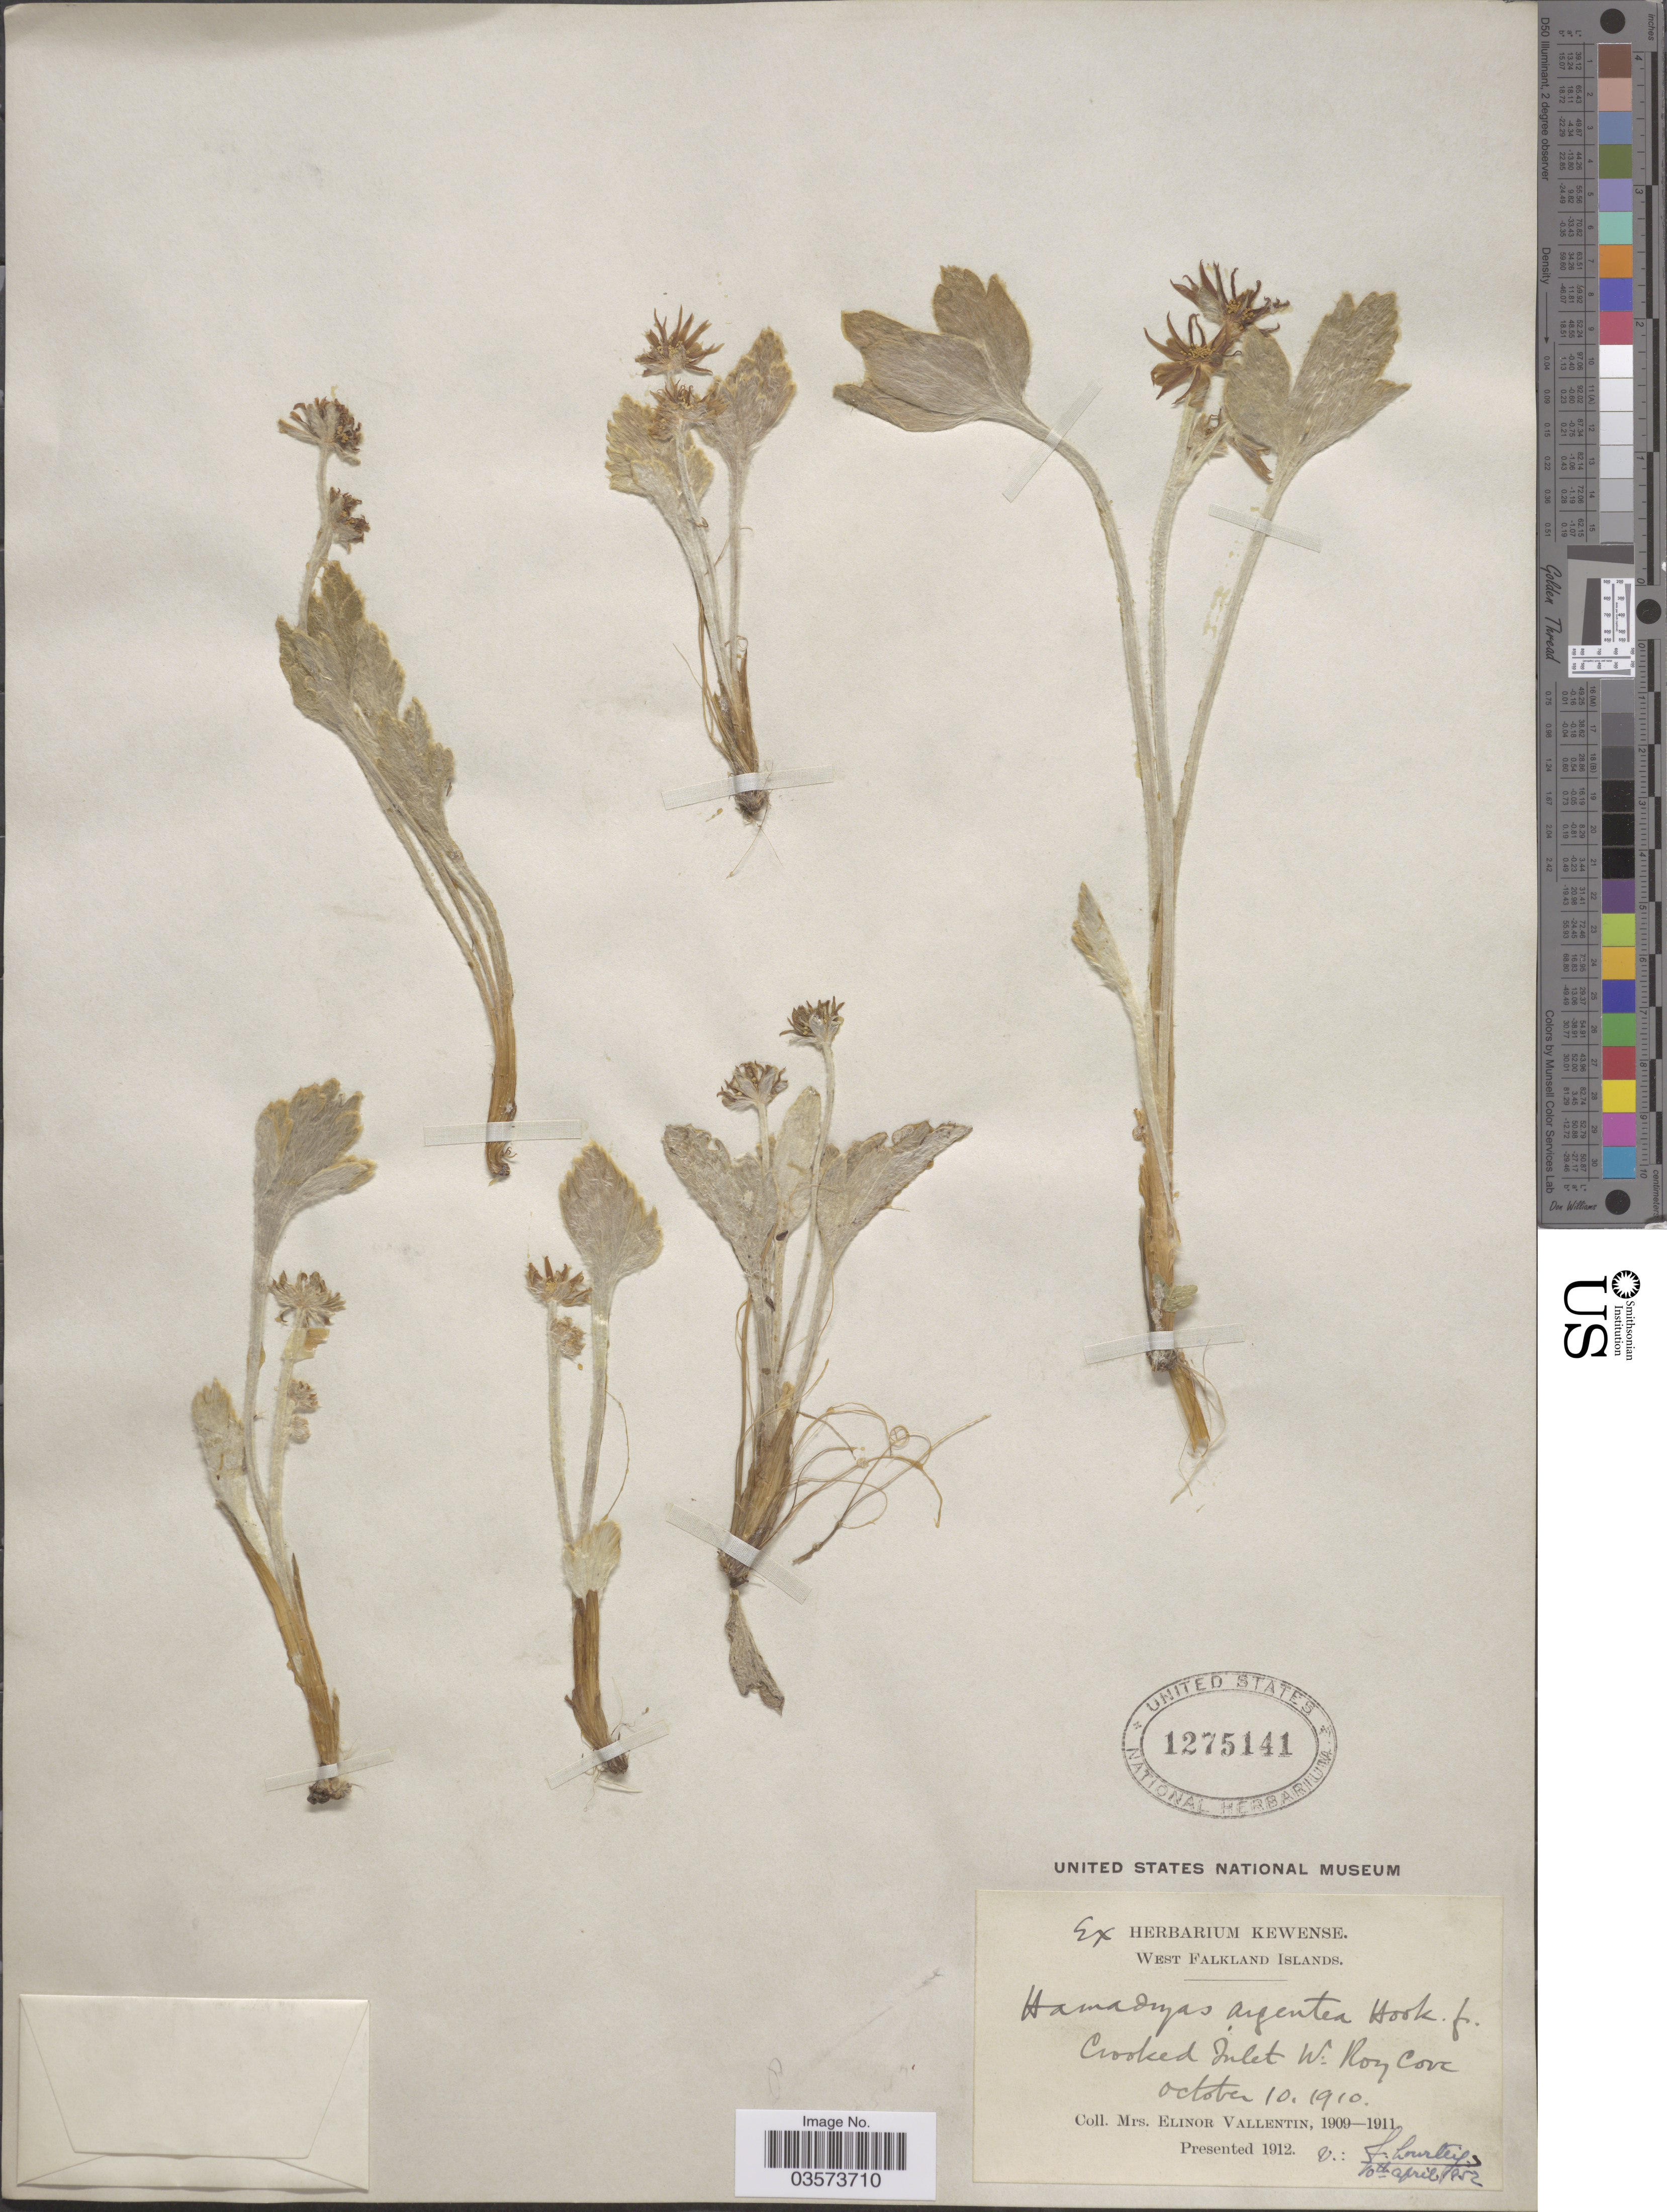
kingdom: Plantae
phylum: Tracheophyta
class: Magnoliopsida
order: Ranunculales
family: Ranunculaceae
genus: Hamadryas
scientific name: Hamadryas argentea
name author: Hook. f.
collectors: E. Vallentin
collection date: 1910-10-10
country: Falkland Islands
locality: West Falkland Islands. Crooket Inlet W: Roy Cove.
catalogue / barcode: US 1275141